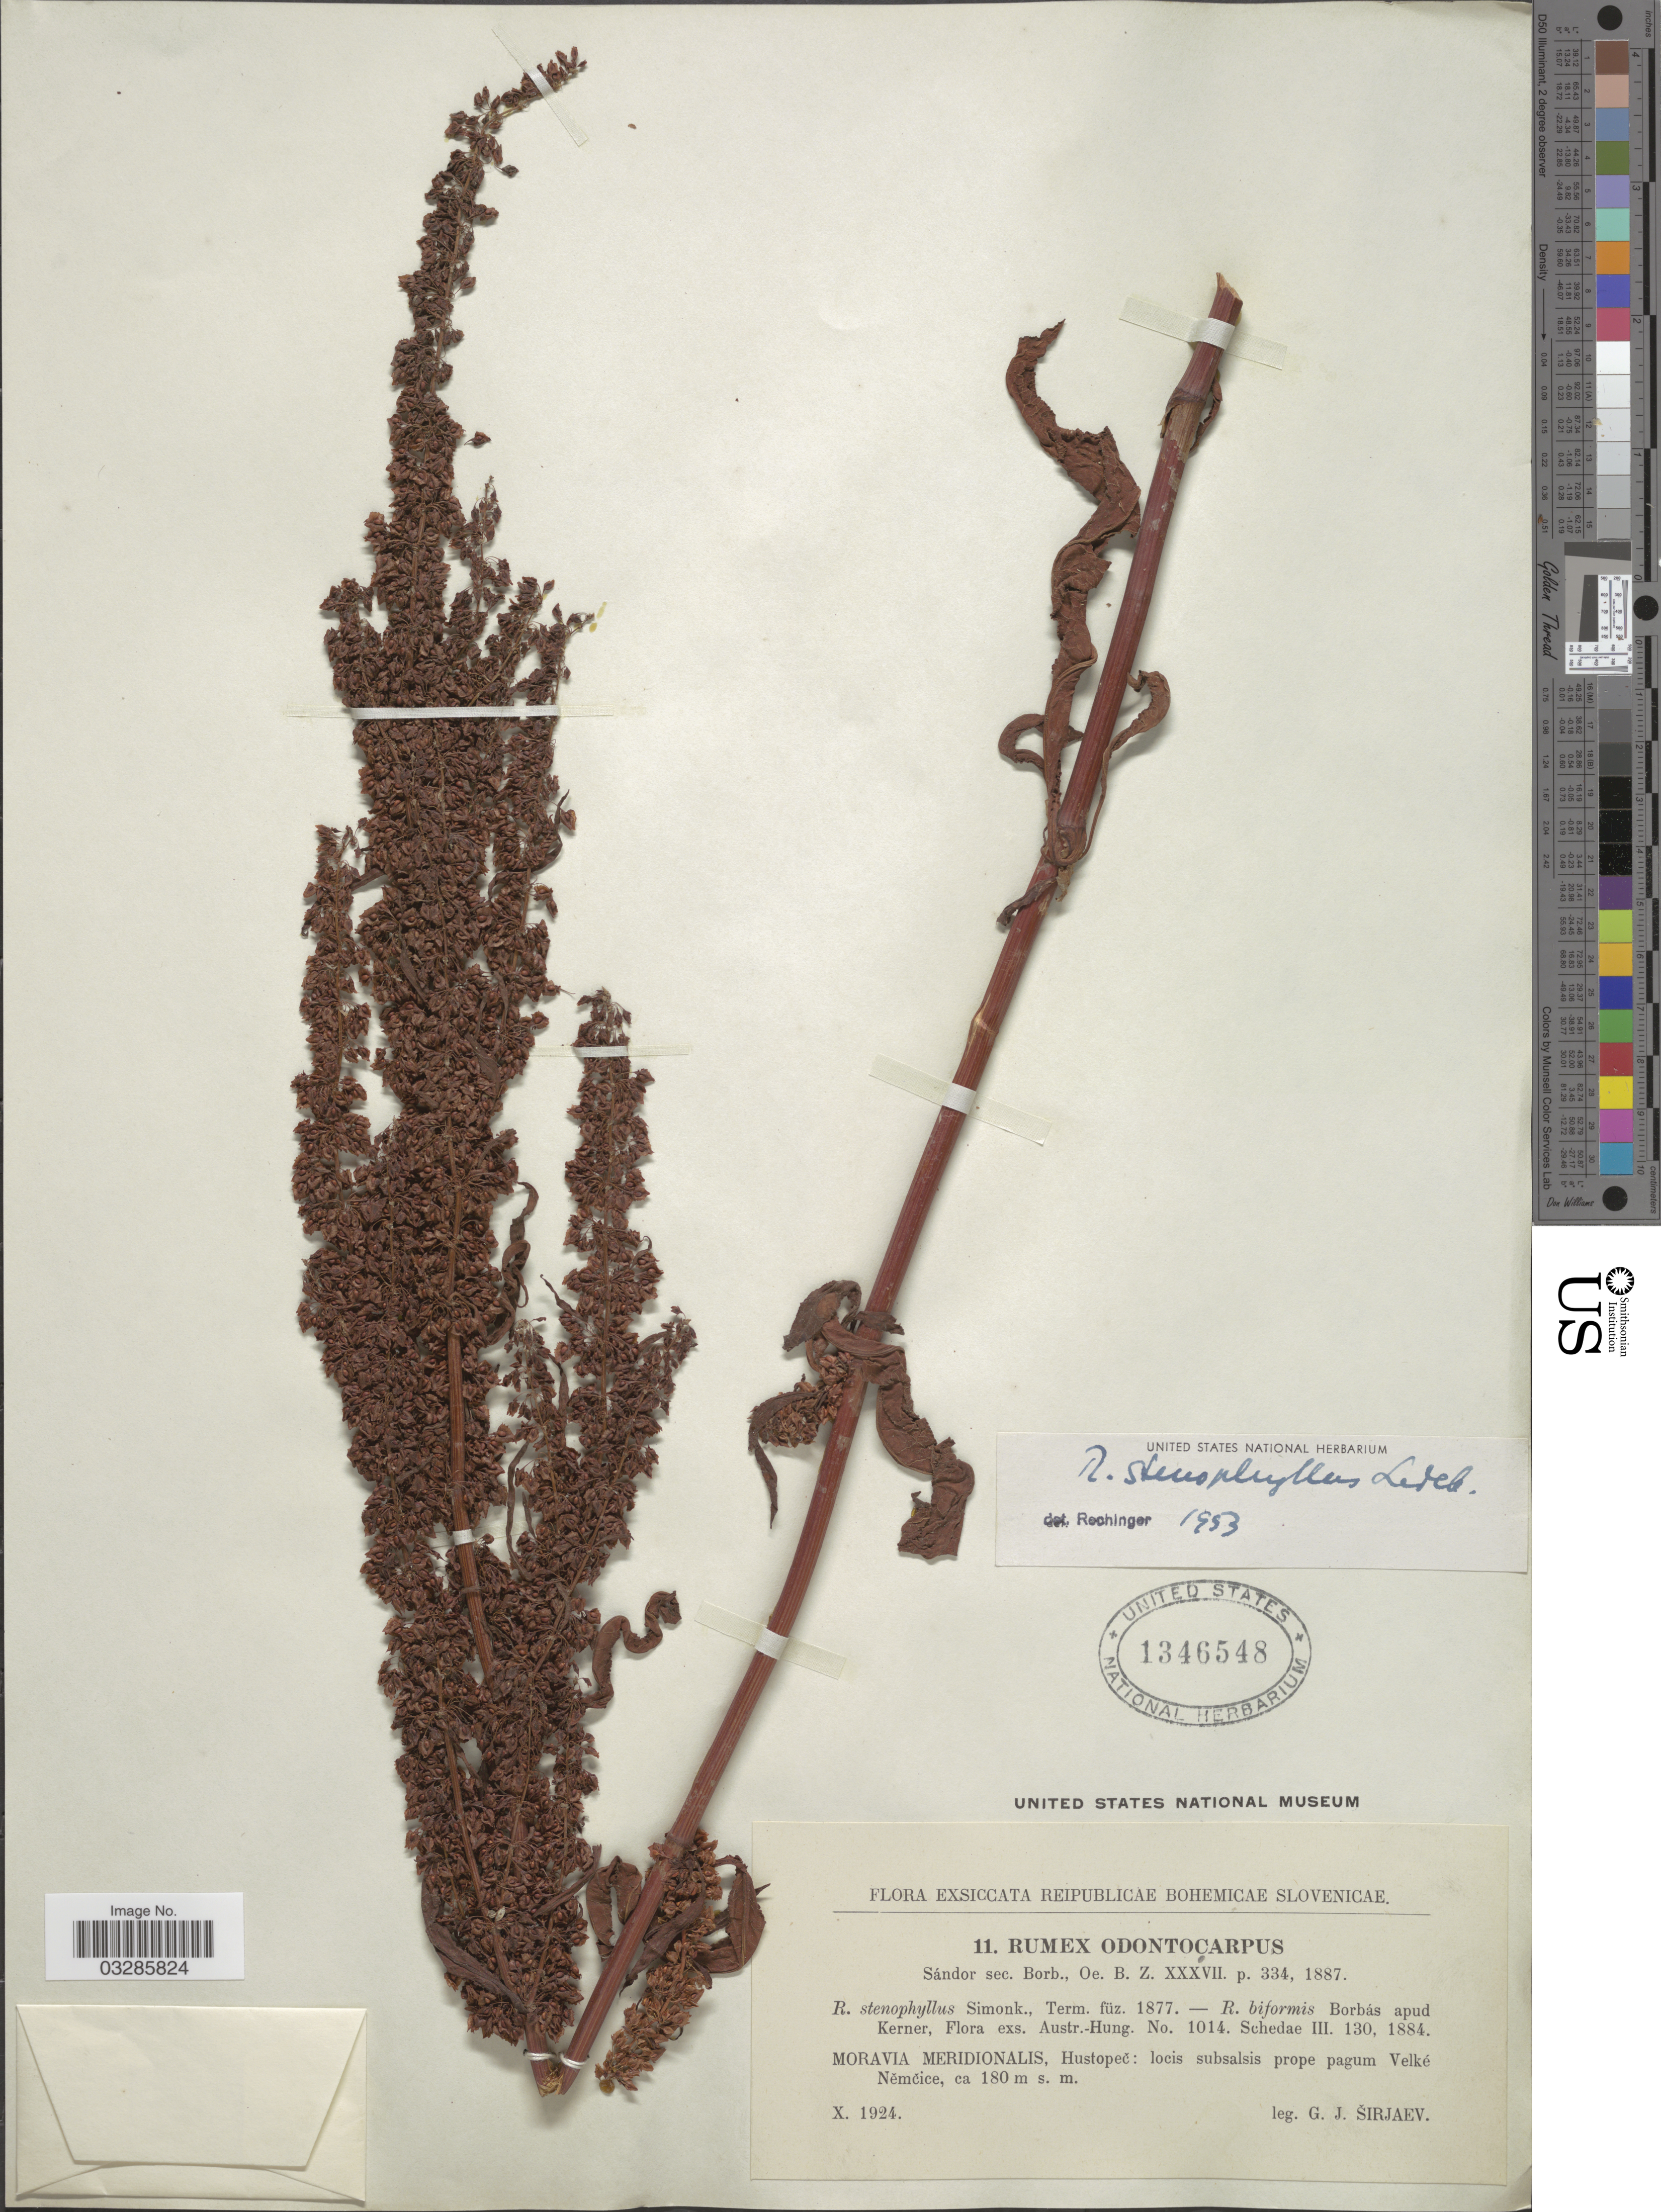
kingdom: Plantae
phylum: Tracheophyta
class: Magnoliopsida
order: Caryophyllales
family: Polygonaceae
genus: Rumex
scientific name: Rumex stenophyllus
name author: Ledeb.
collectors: G. Sirjaev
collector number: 11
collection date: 1924-10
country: Czechia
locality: Reipublicae Bohemicae Slovenicae, Moravia Meridionalis, Hustopec: locis subsalsis prope pagum Velké Nemcice.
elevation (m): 180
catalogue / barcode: US 1346548